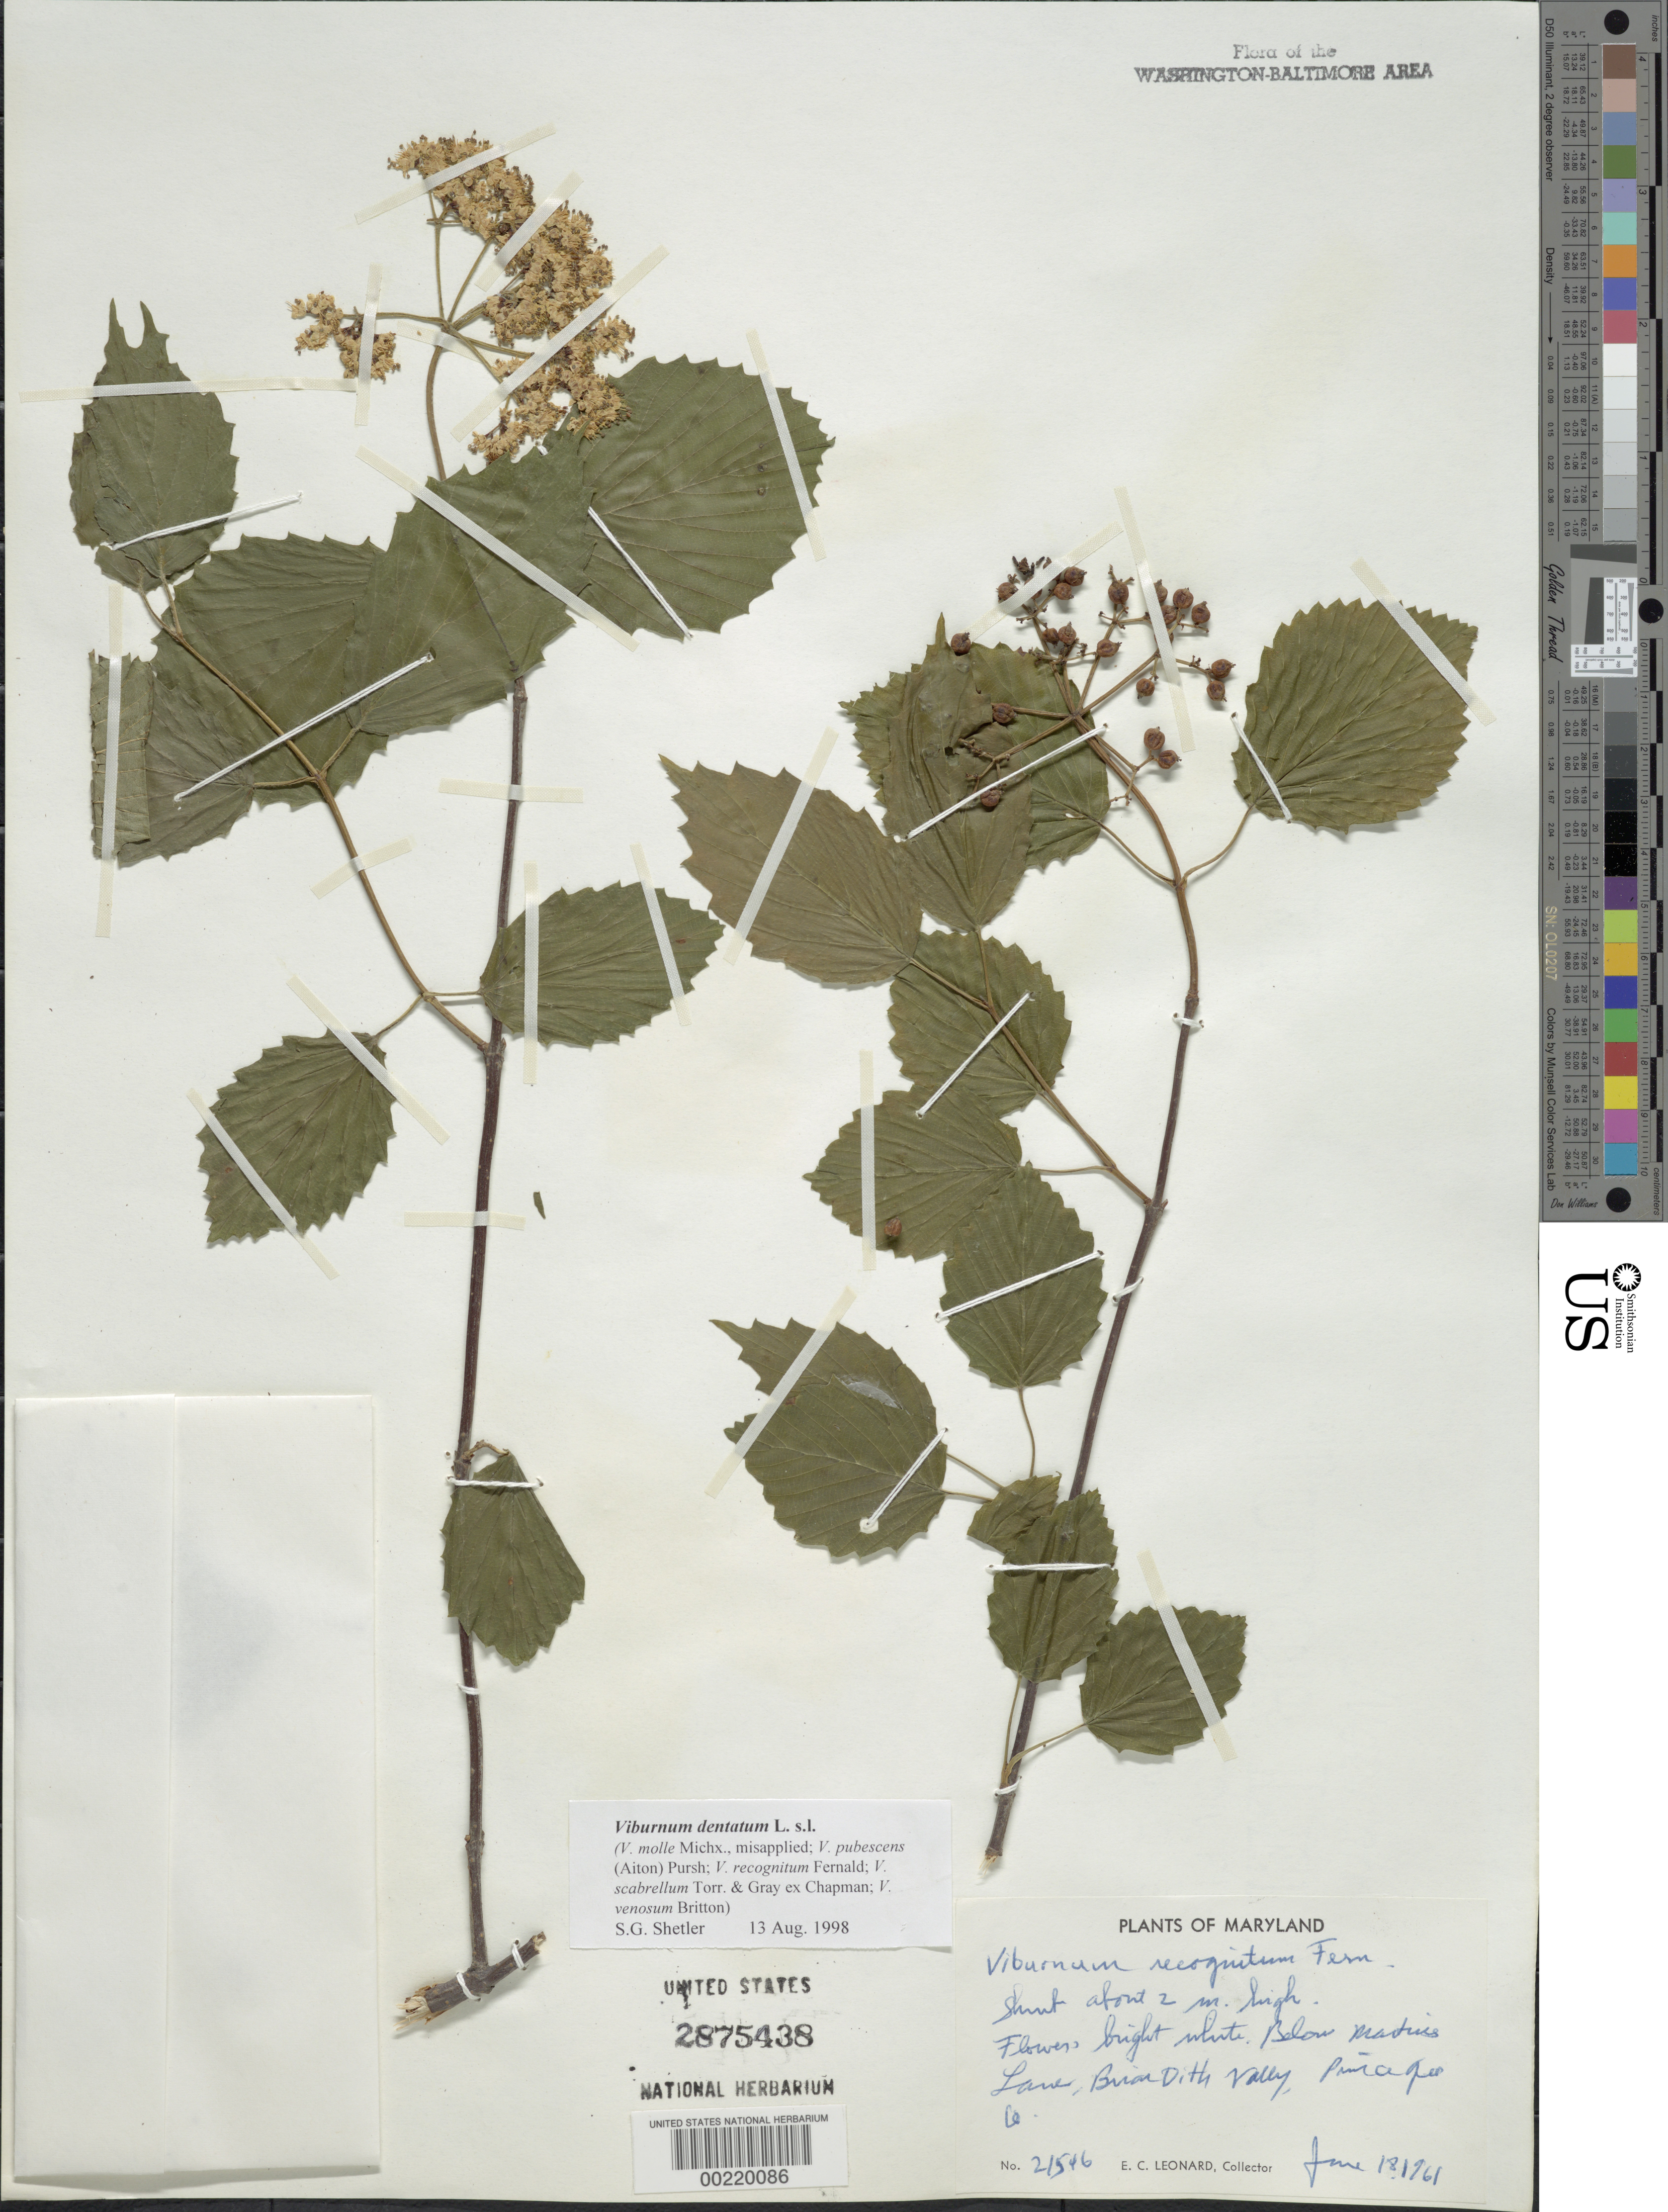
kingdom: Plantae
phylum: Tracheophyta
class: Magnoliopsida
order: Dipsacales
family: Viburnaceae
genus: Viburnum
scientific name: Viburnum dentatum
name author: L.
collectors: E. C. Leonard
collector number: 21546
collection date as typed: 18 Jun 1961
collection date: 1961-06-18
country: United States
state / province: Maryland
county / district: Prince George's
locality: Below Martins Lane Briar Ditch Valley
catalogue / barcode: US 2875438